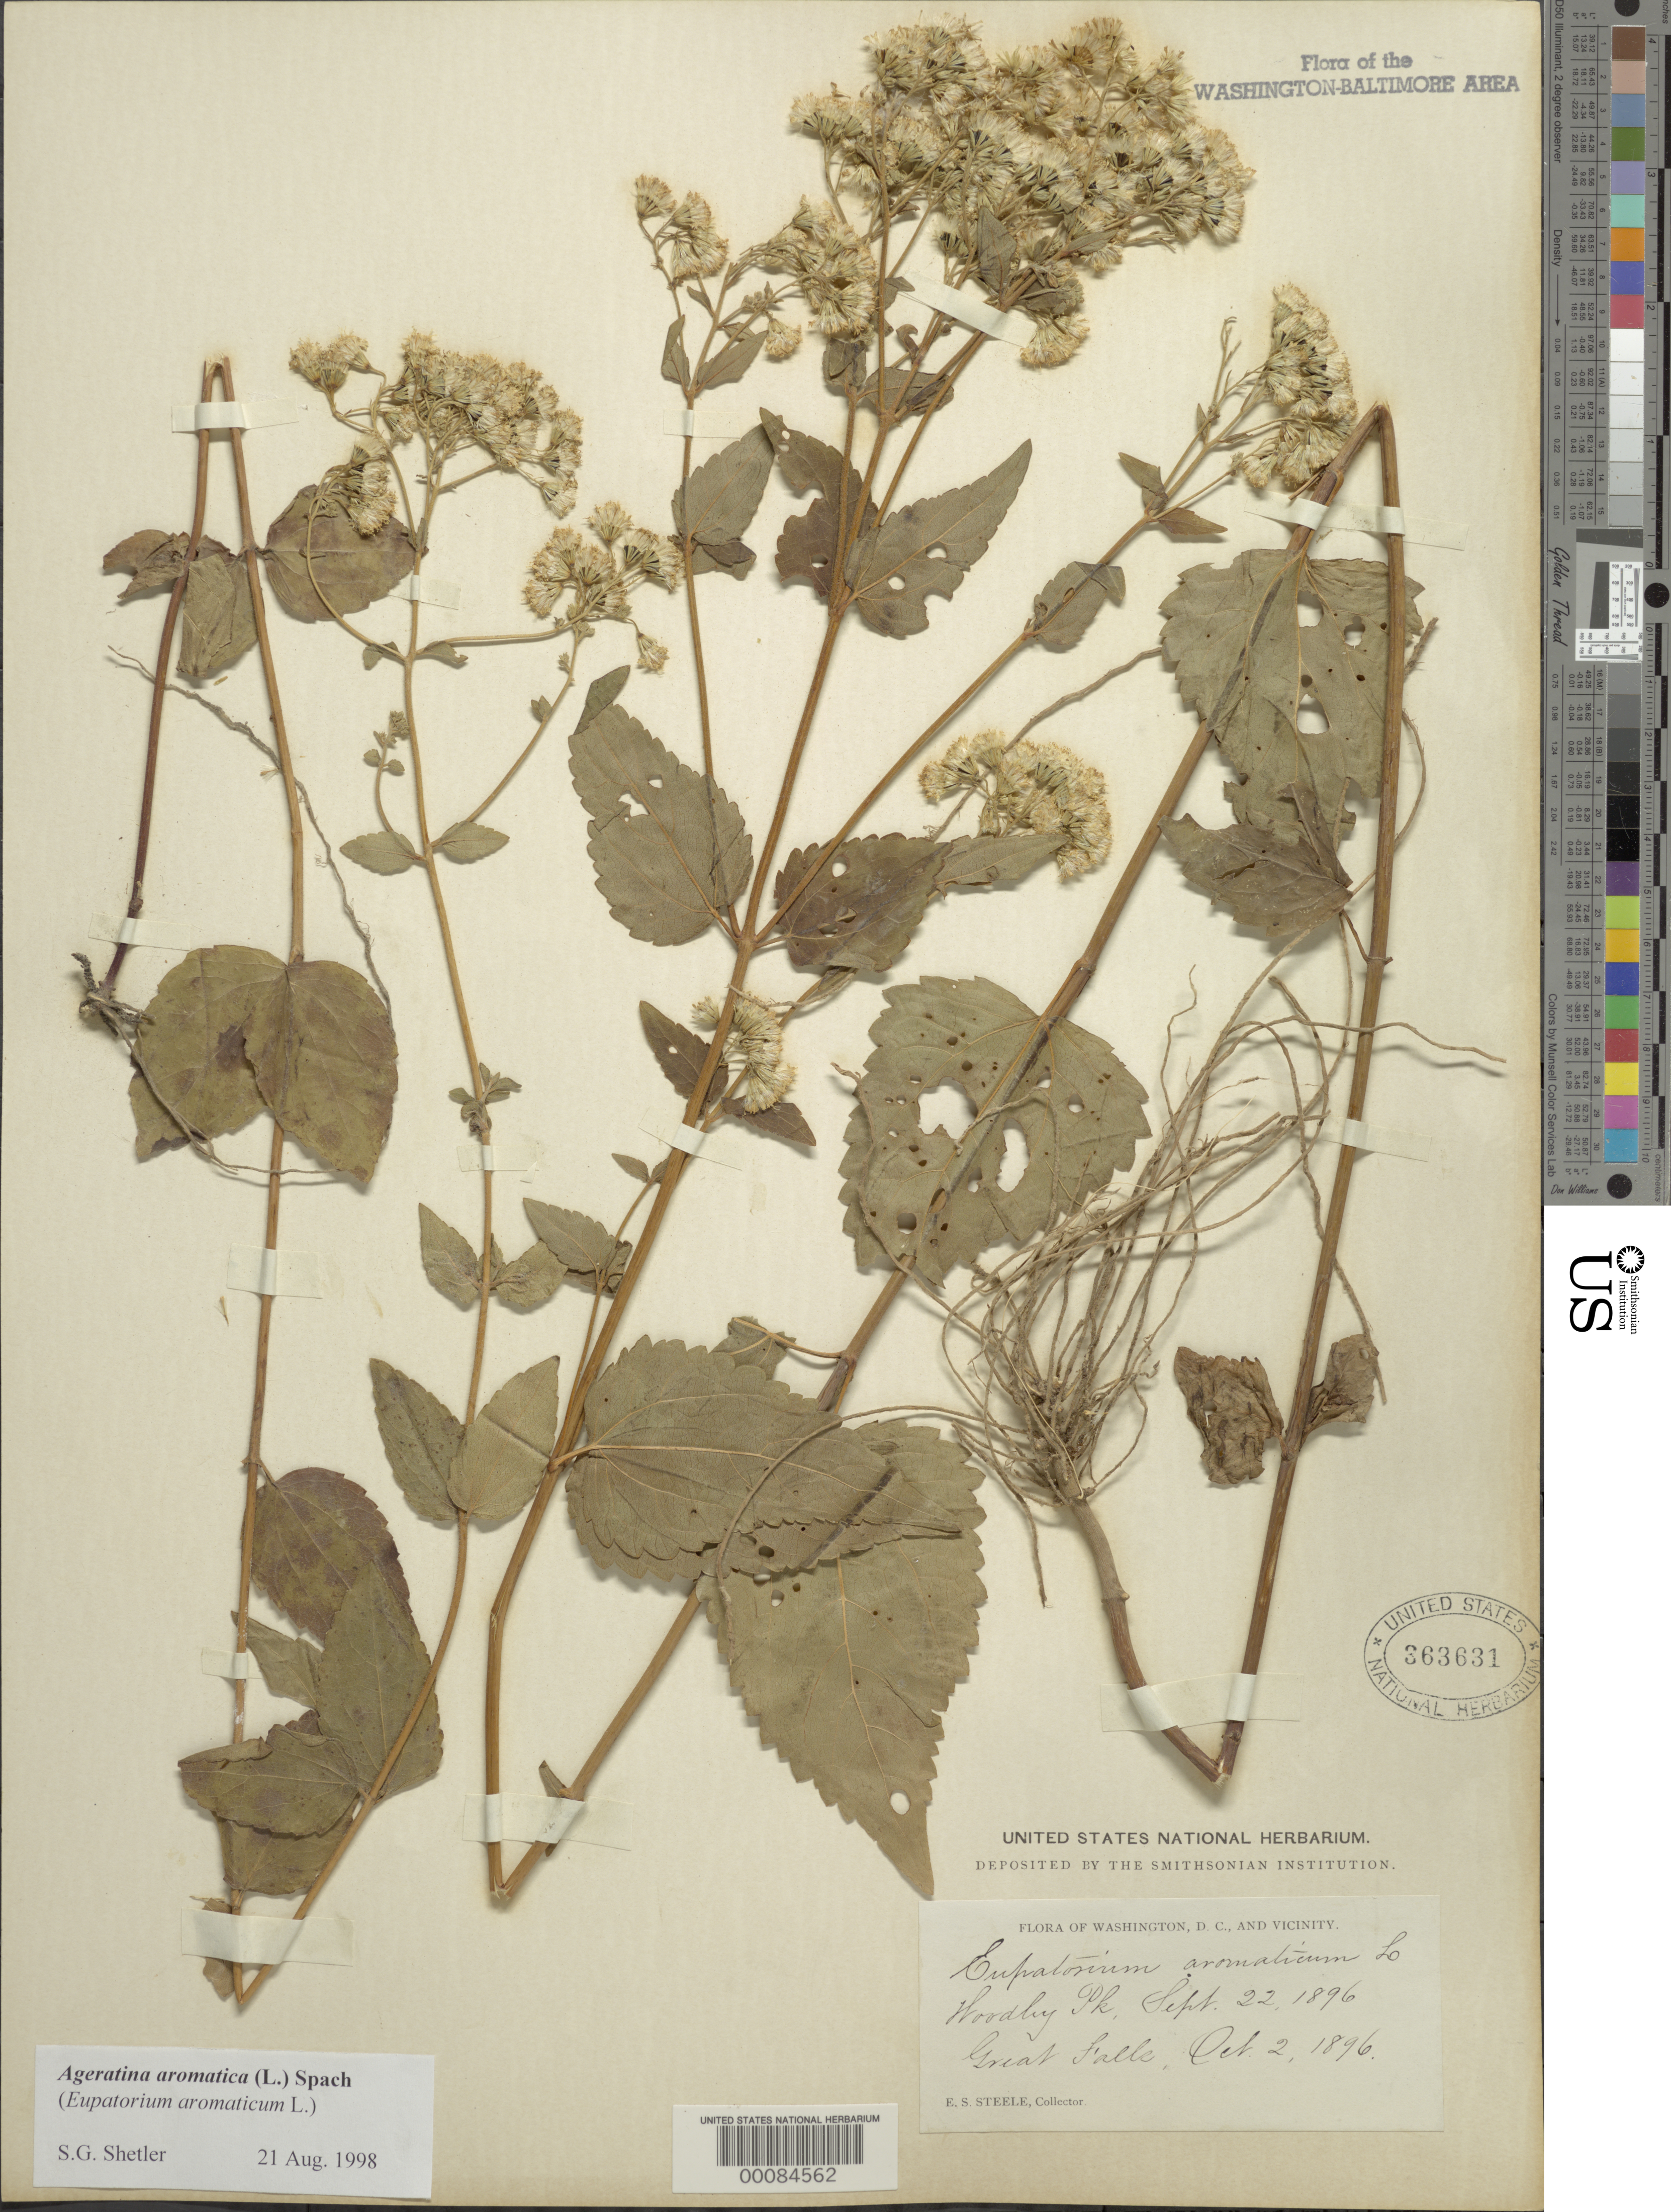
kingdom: Plantae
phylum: Tracheophyta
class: Magnoliopsida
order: Asterales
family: Asteraceae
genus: Ageratina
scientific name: Ageratina aromatica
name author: (L.) Spach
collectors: E. Steele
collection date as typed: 22 Sep 1896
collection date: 1896-09-22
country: United States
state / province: District of Columbia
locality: Woodley Park also at Great Falls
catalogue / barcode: US 363631